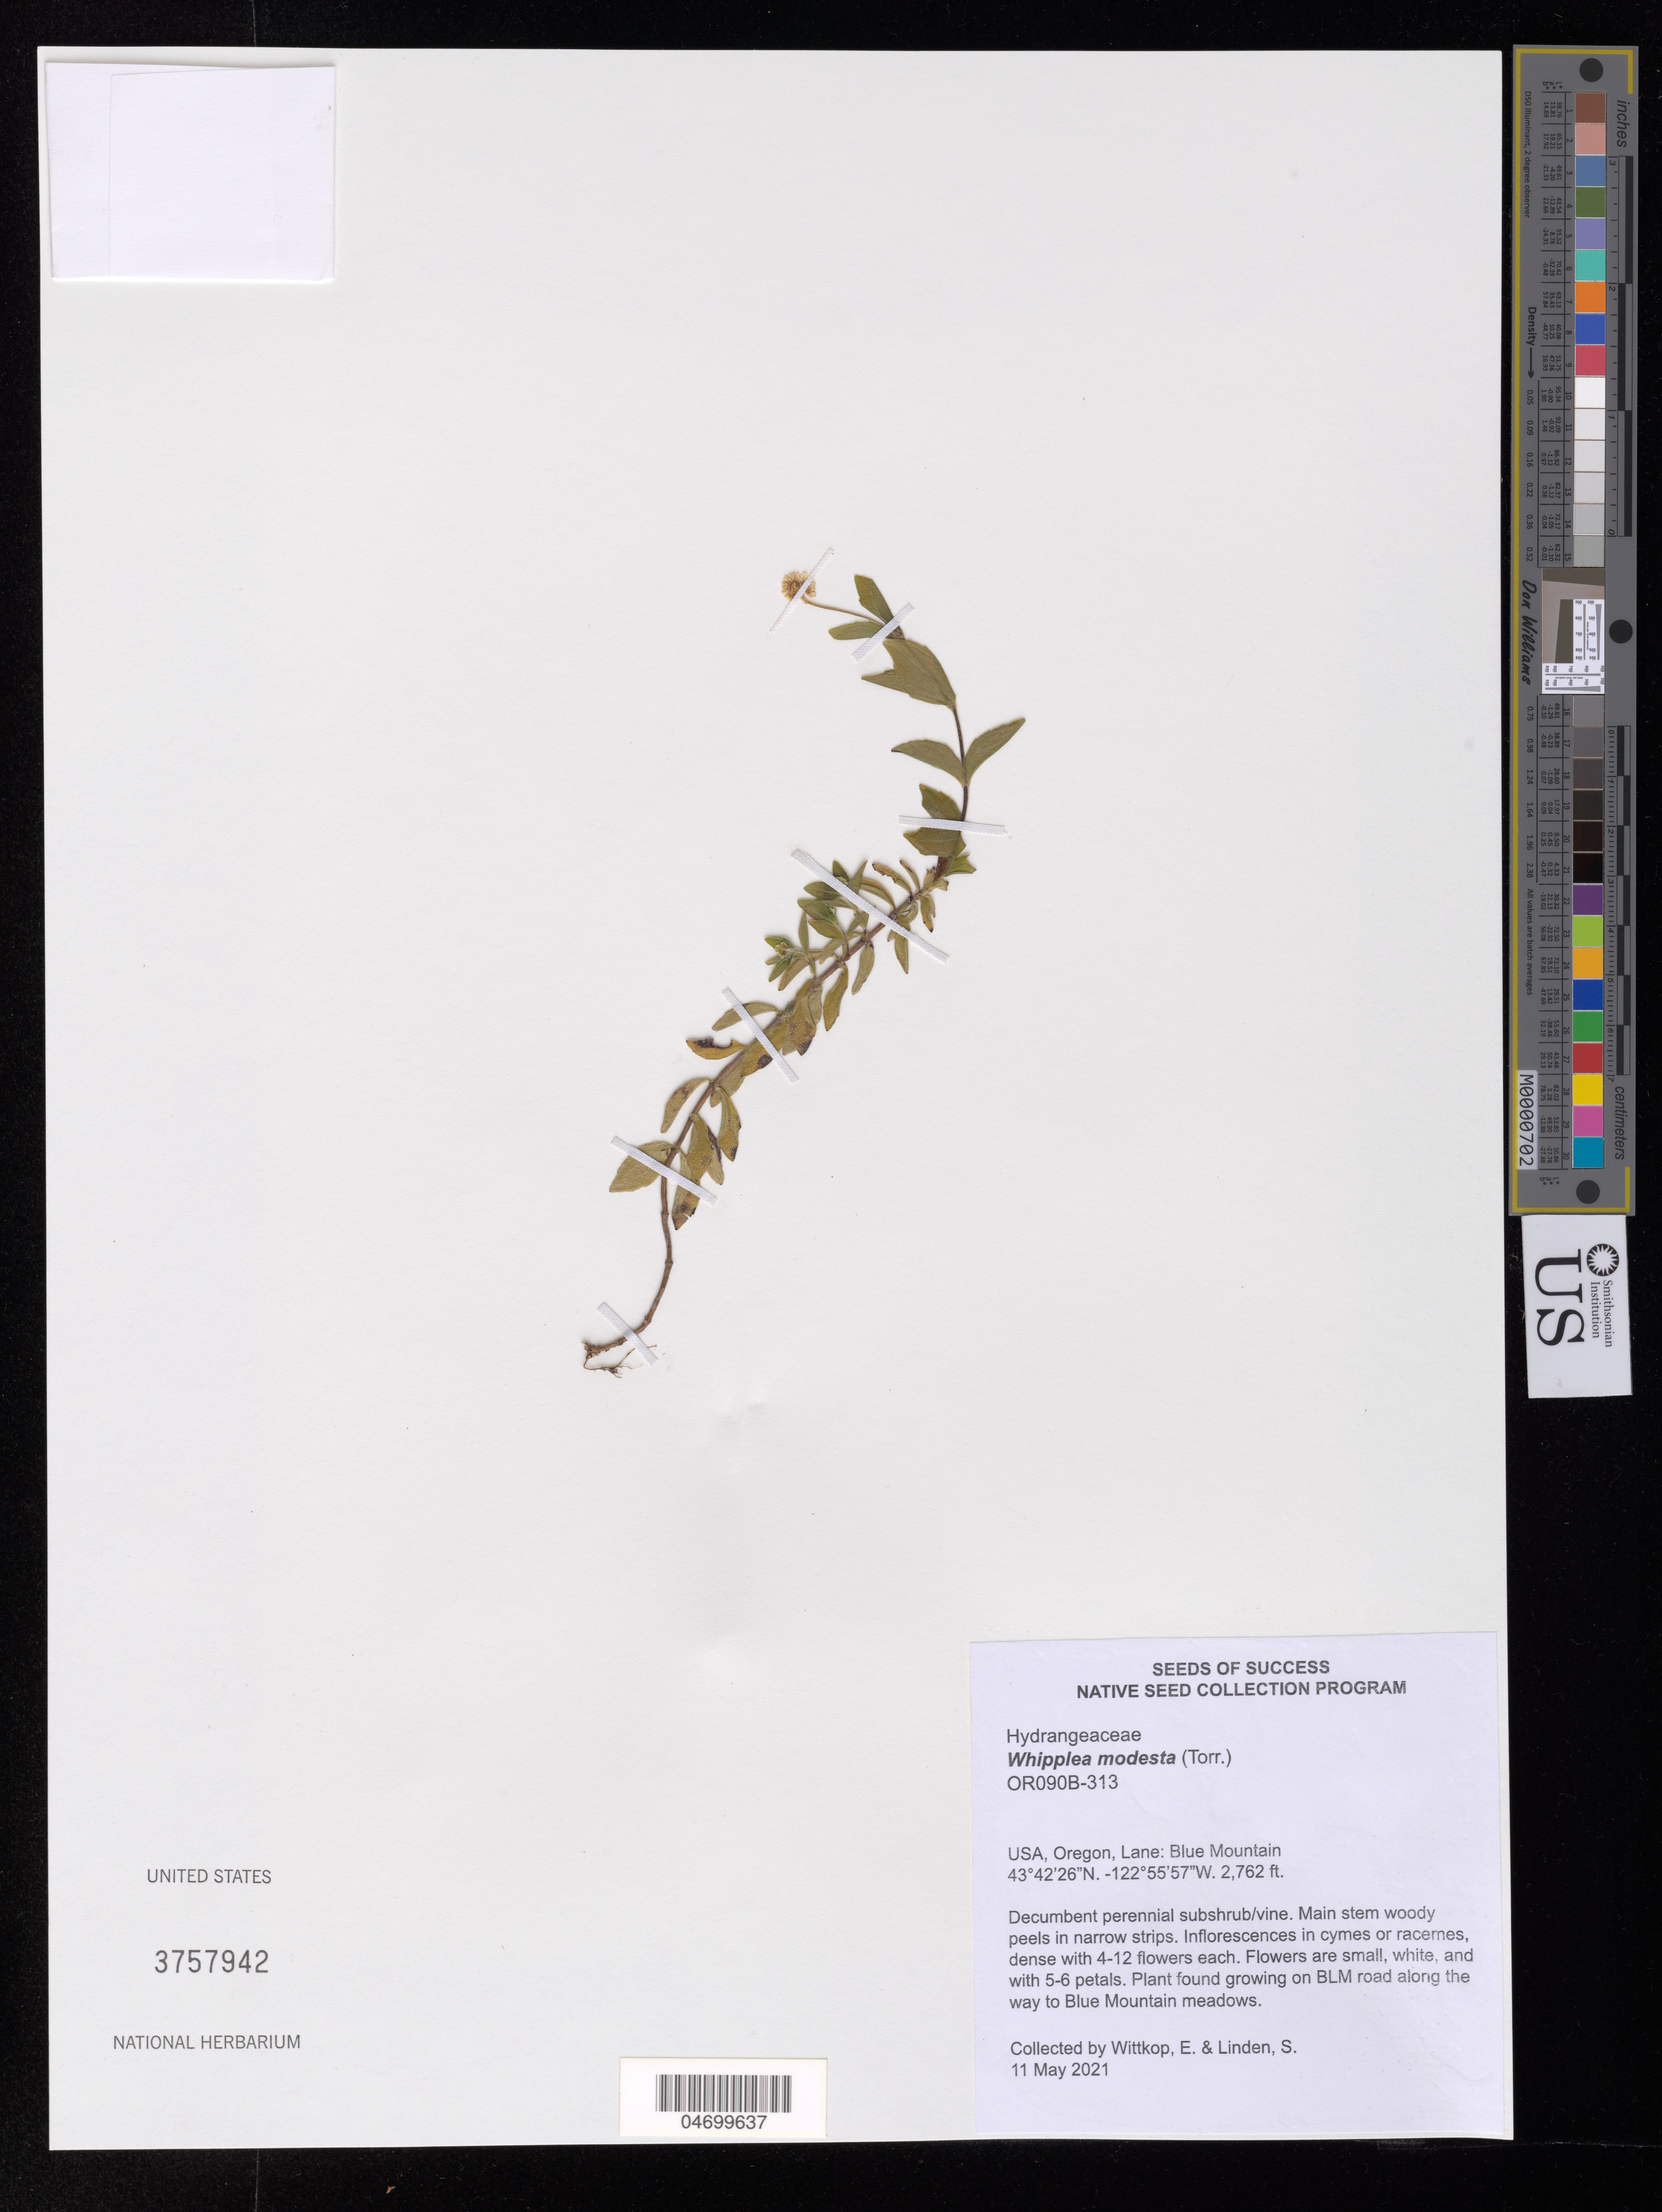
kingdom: Plantae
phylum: Tracheophyta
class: Magnoliopsida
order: Cornales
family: Hydrangeaceae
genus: Whipplea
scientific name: Whipplea modesta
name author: Torr.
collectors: E. Wittkop & S. Linden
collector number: OR090B-313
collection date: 2021-05-11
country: United States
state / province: Oregon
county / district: Lane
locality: BLMroad along the way to Blue Mountain meadows.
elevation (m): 842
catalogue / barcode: US 3757942